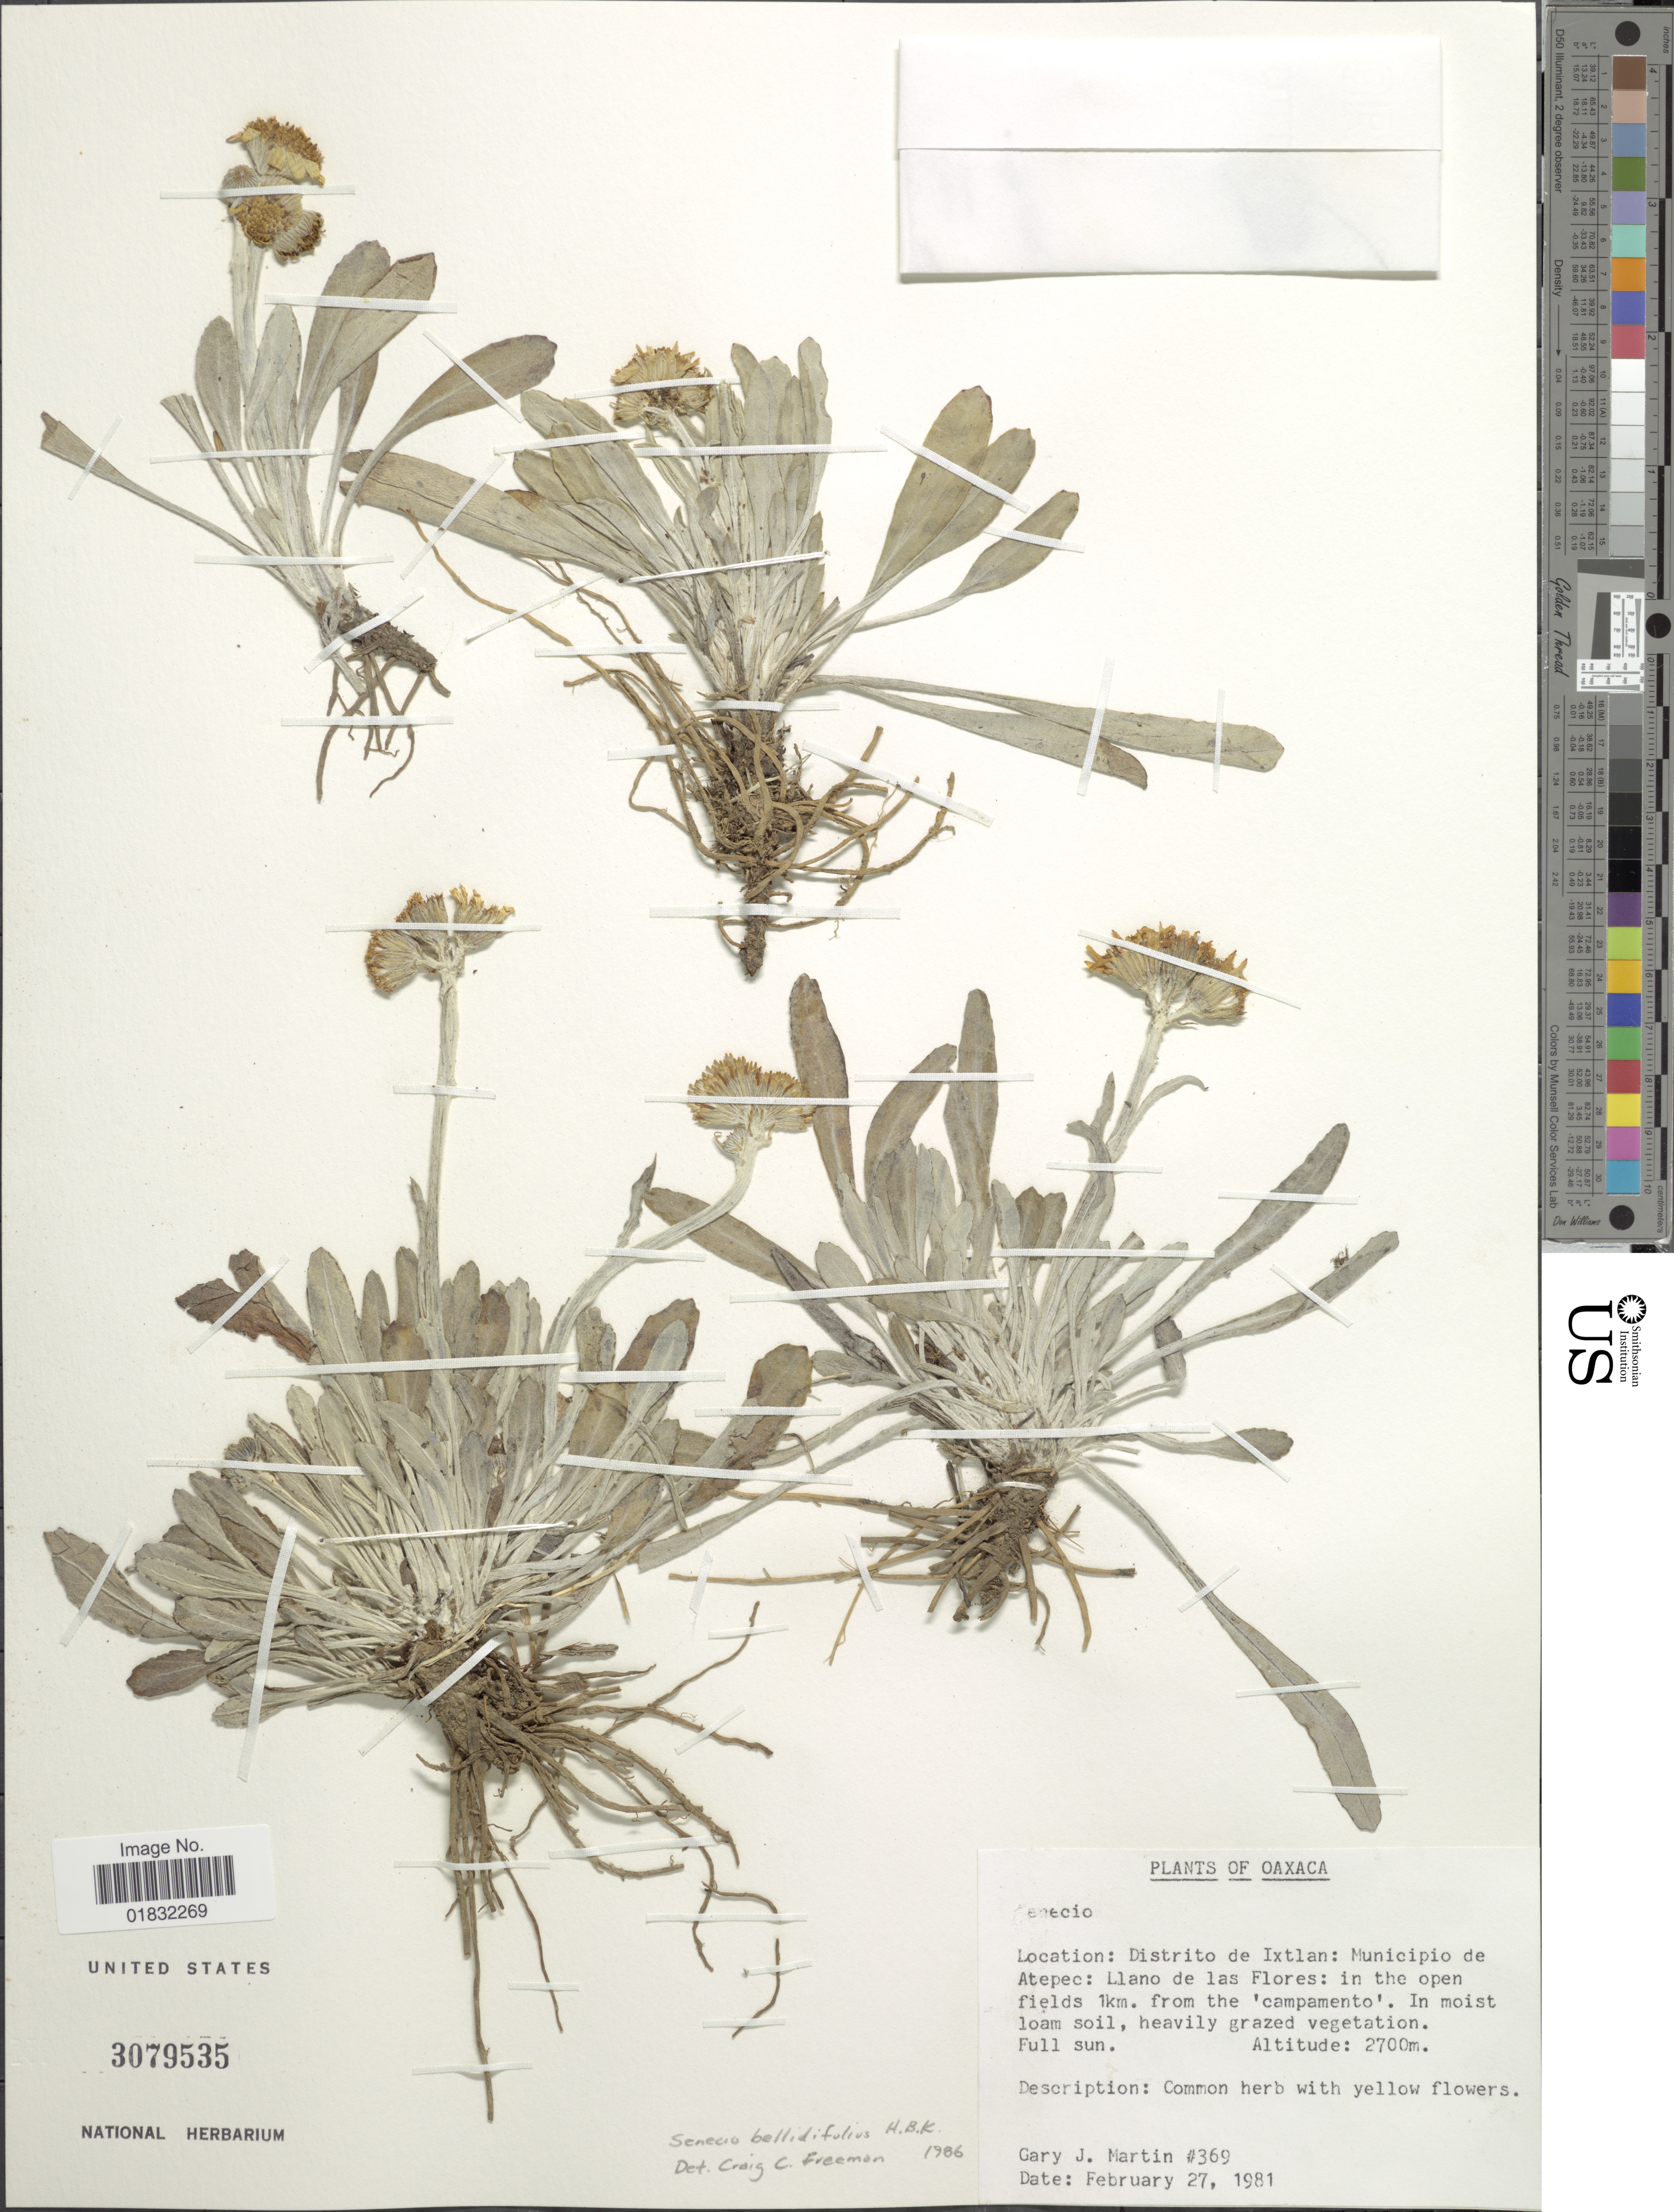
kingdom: Plantae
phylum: Tracheophyta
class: Magnoliopsida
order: Asterales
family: Asteraceae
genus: Packera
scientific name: Packera bellidifolia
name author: (Kunth) W.A. Weber & Á. Löve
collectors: G. J. Martin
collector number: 369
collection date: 1981-02-27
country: Mexico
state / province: Oaxaca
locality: Distrito de Ixtlan: Municipio de Atepec: Llano de las Flores: in the open field 1km from the çampamento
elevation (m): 2700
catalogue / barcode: US 3079535